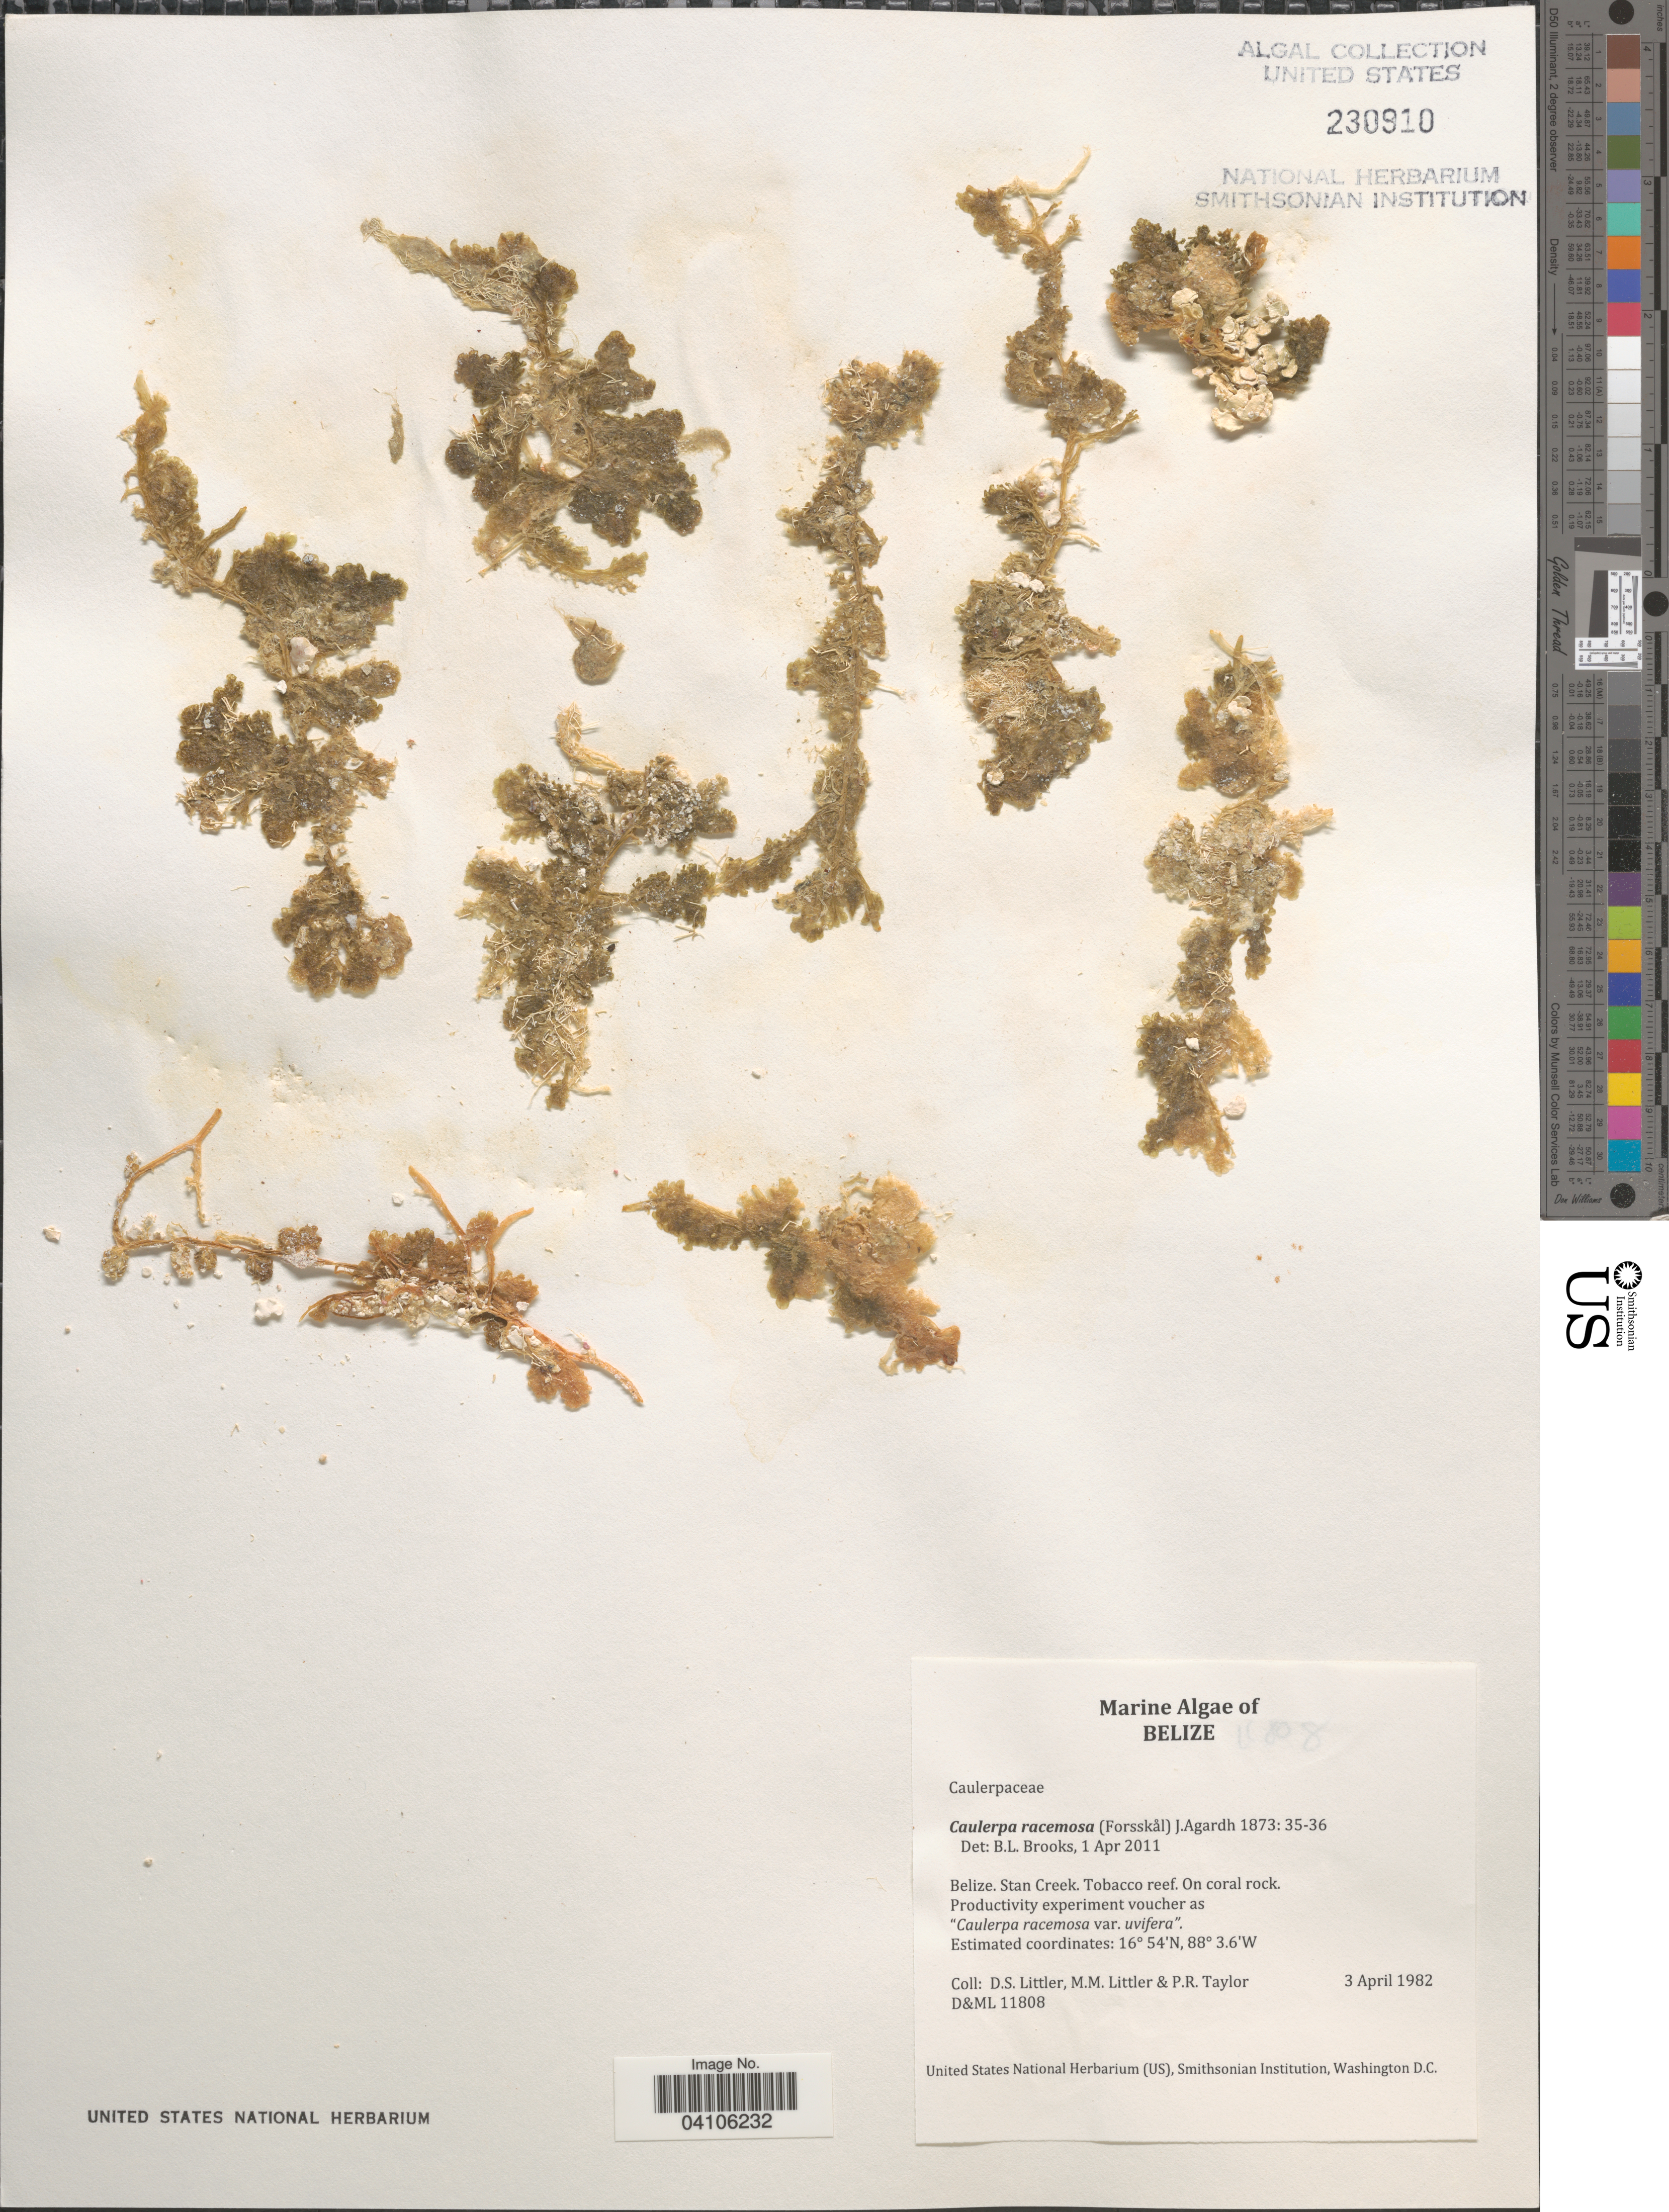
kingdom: Plantae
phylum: Chlorophyta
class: Ulvophyceae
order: Bryopsidales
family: Caulerpaceae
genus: Caulerpa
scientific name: Caulerpa racemosa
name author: (Forssk.) J. Agardh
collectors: D. S. Littler & P. R. Taylor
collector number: D&ML11808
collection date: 1982-04-03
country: Belize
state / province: Stann Creek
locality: Stan Creek. Tobacco reef.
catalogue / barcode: US 230910